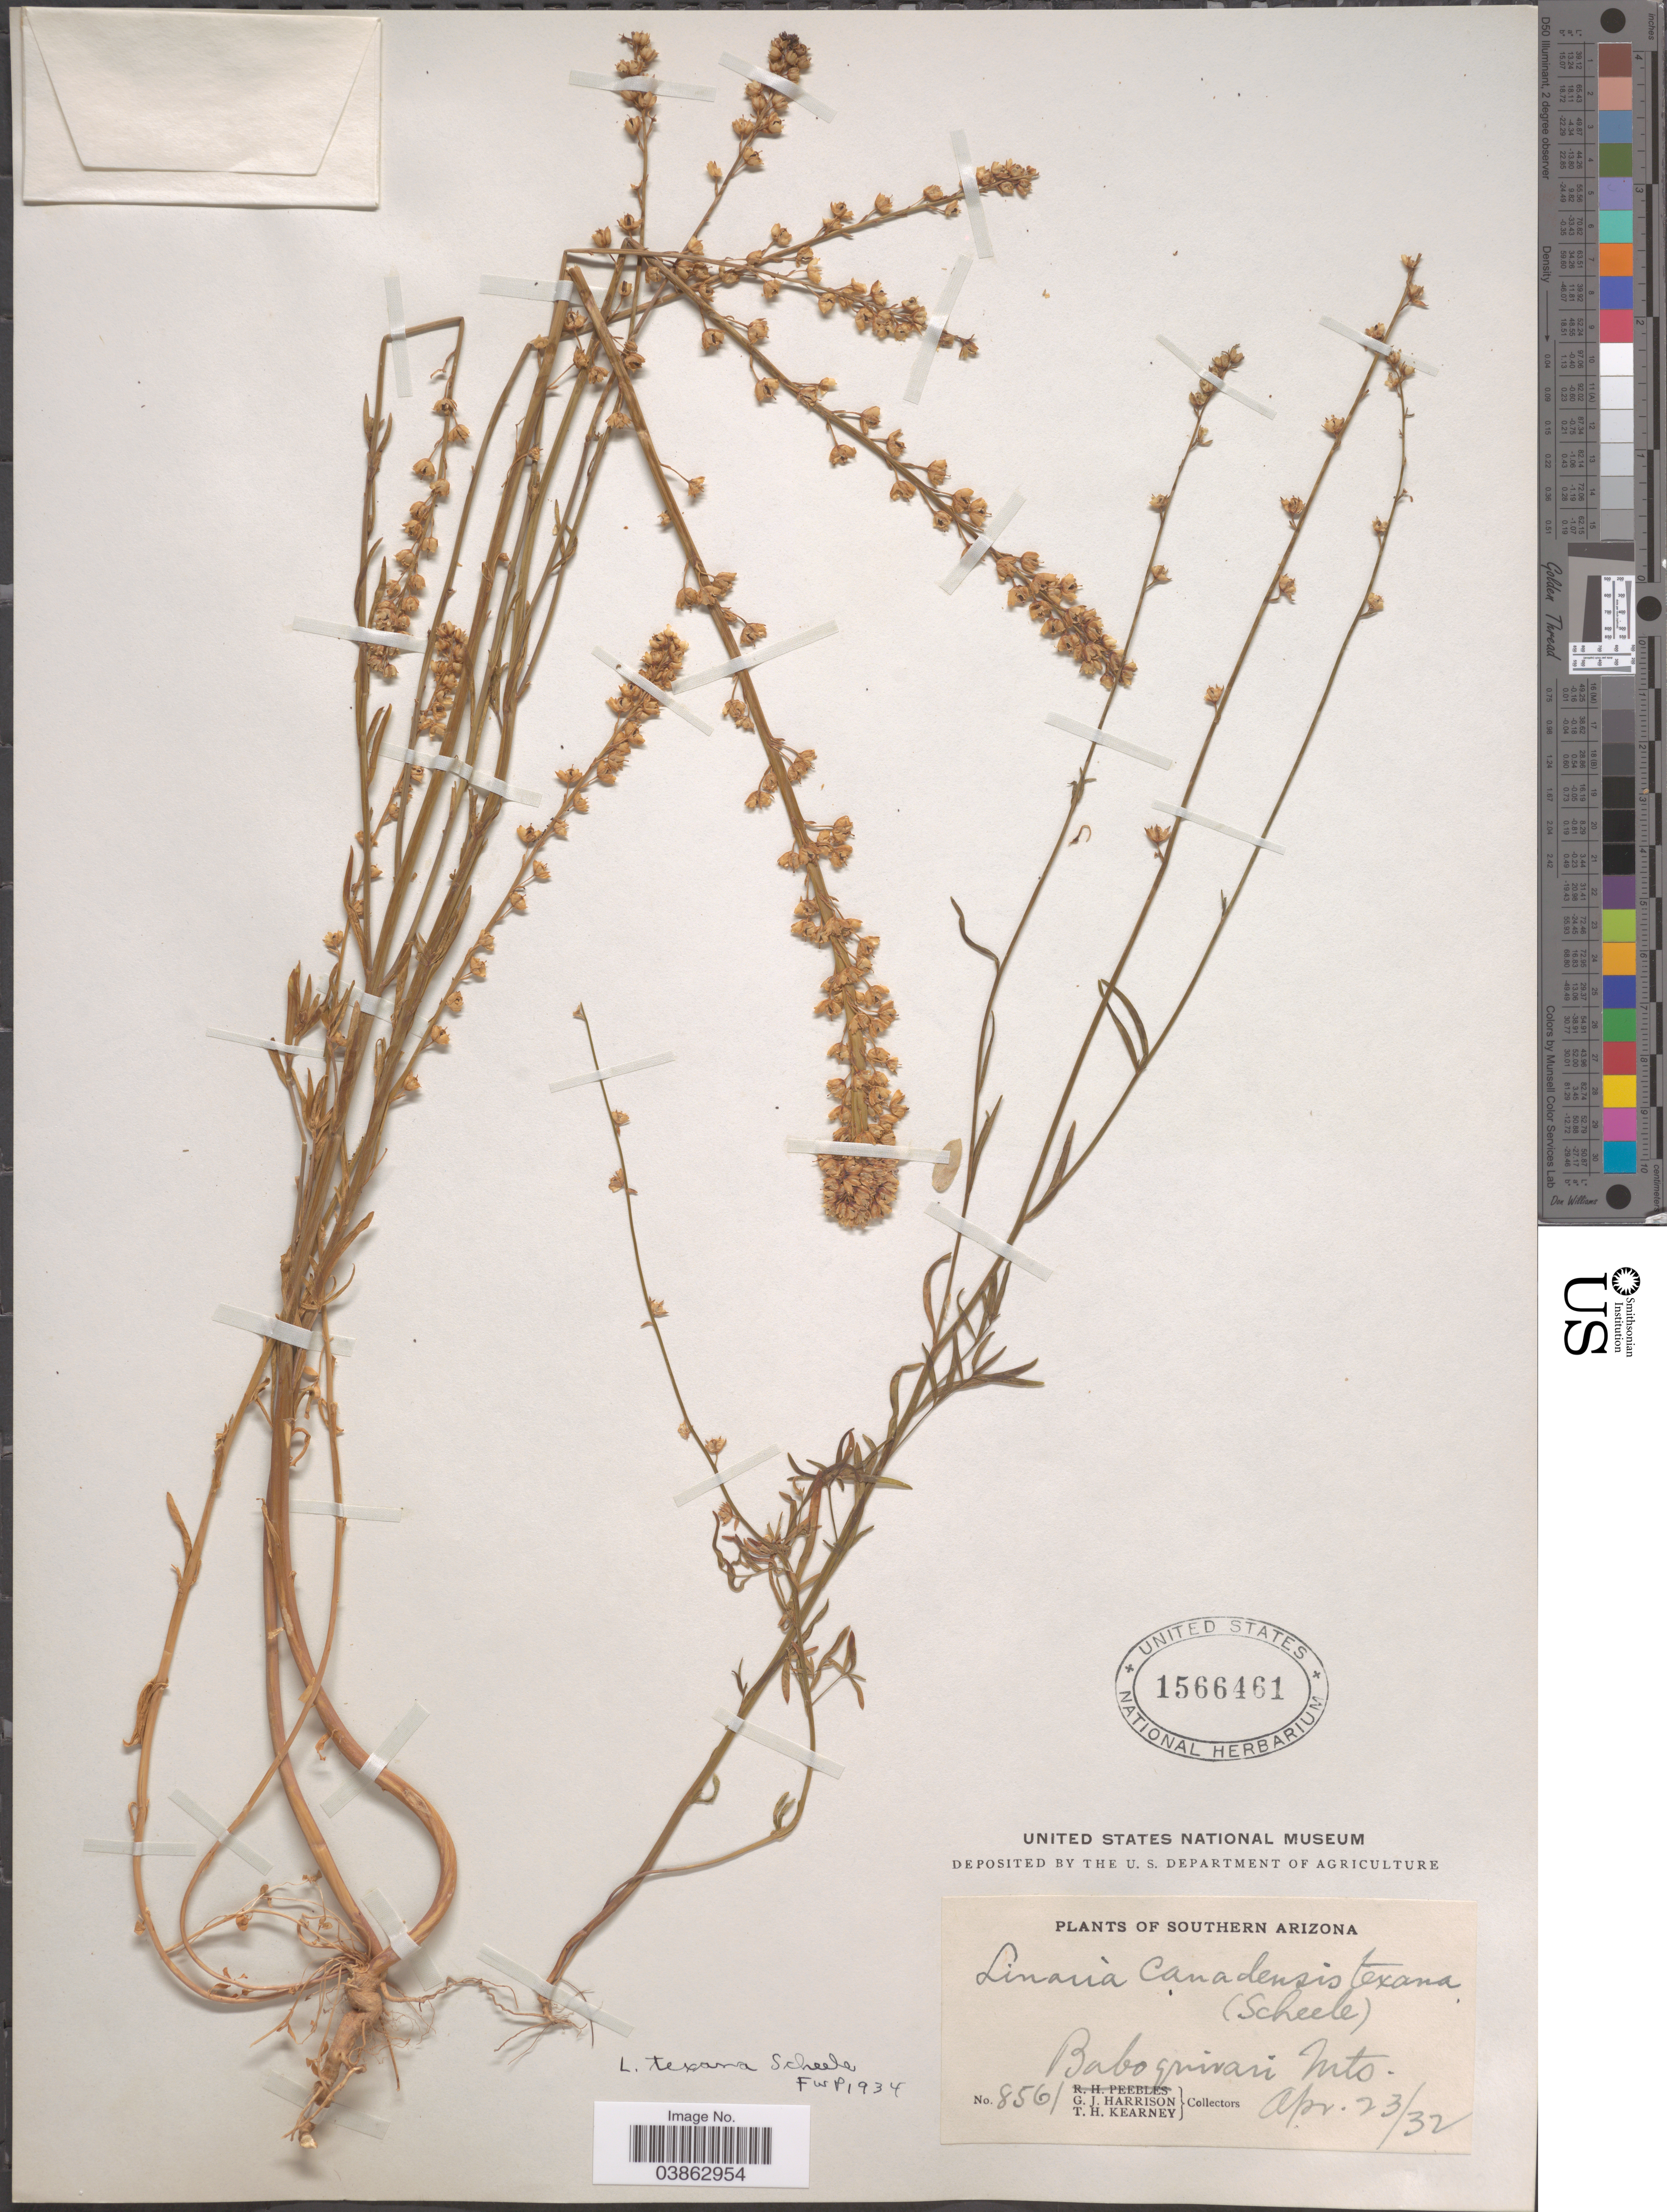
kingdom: Plantae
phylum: Tracheophyta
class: Magnoliopsida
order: Lamiales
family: Plantaginaceae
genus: Linaria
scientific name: Linaria texana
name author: Scheele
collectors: G. J. Harrison & T. H. Kearney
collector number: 8561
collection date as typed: Transcribed d/m/y: 23/4/32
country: United States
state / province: Arizona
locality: Southern Arizona. Baboquivari Mts.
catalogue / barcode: US 1566461